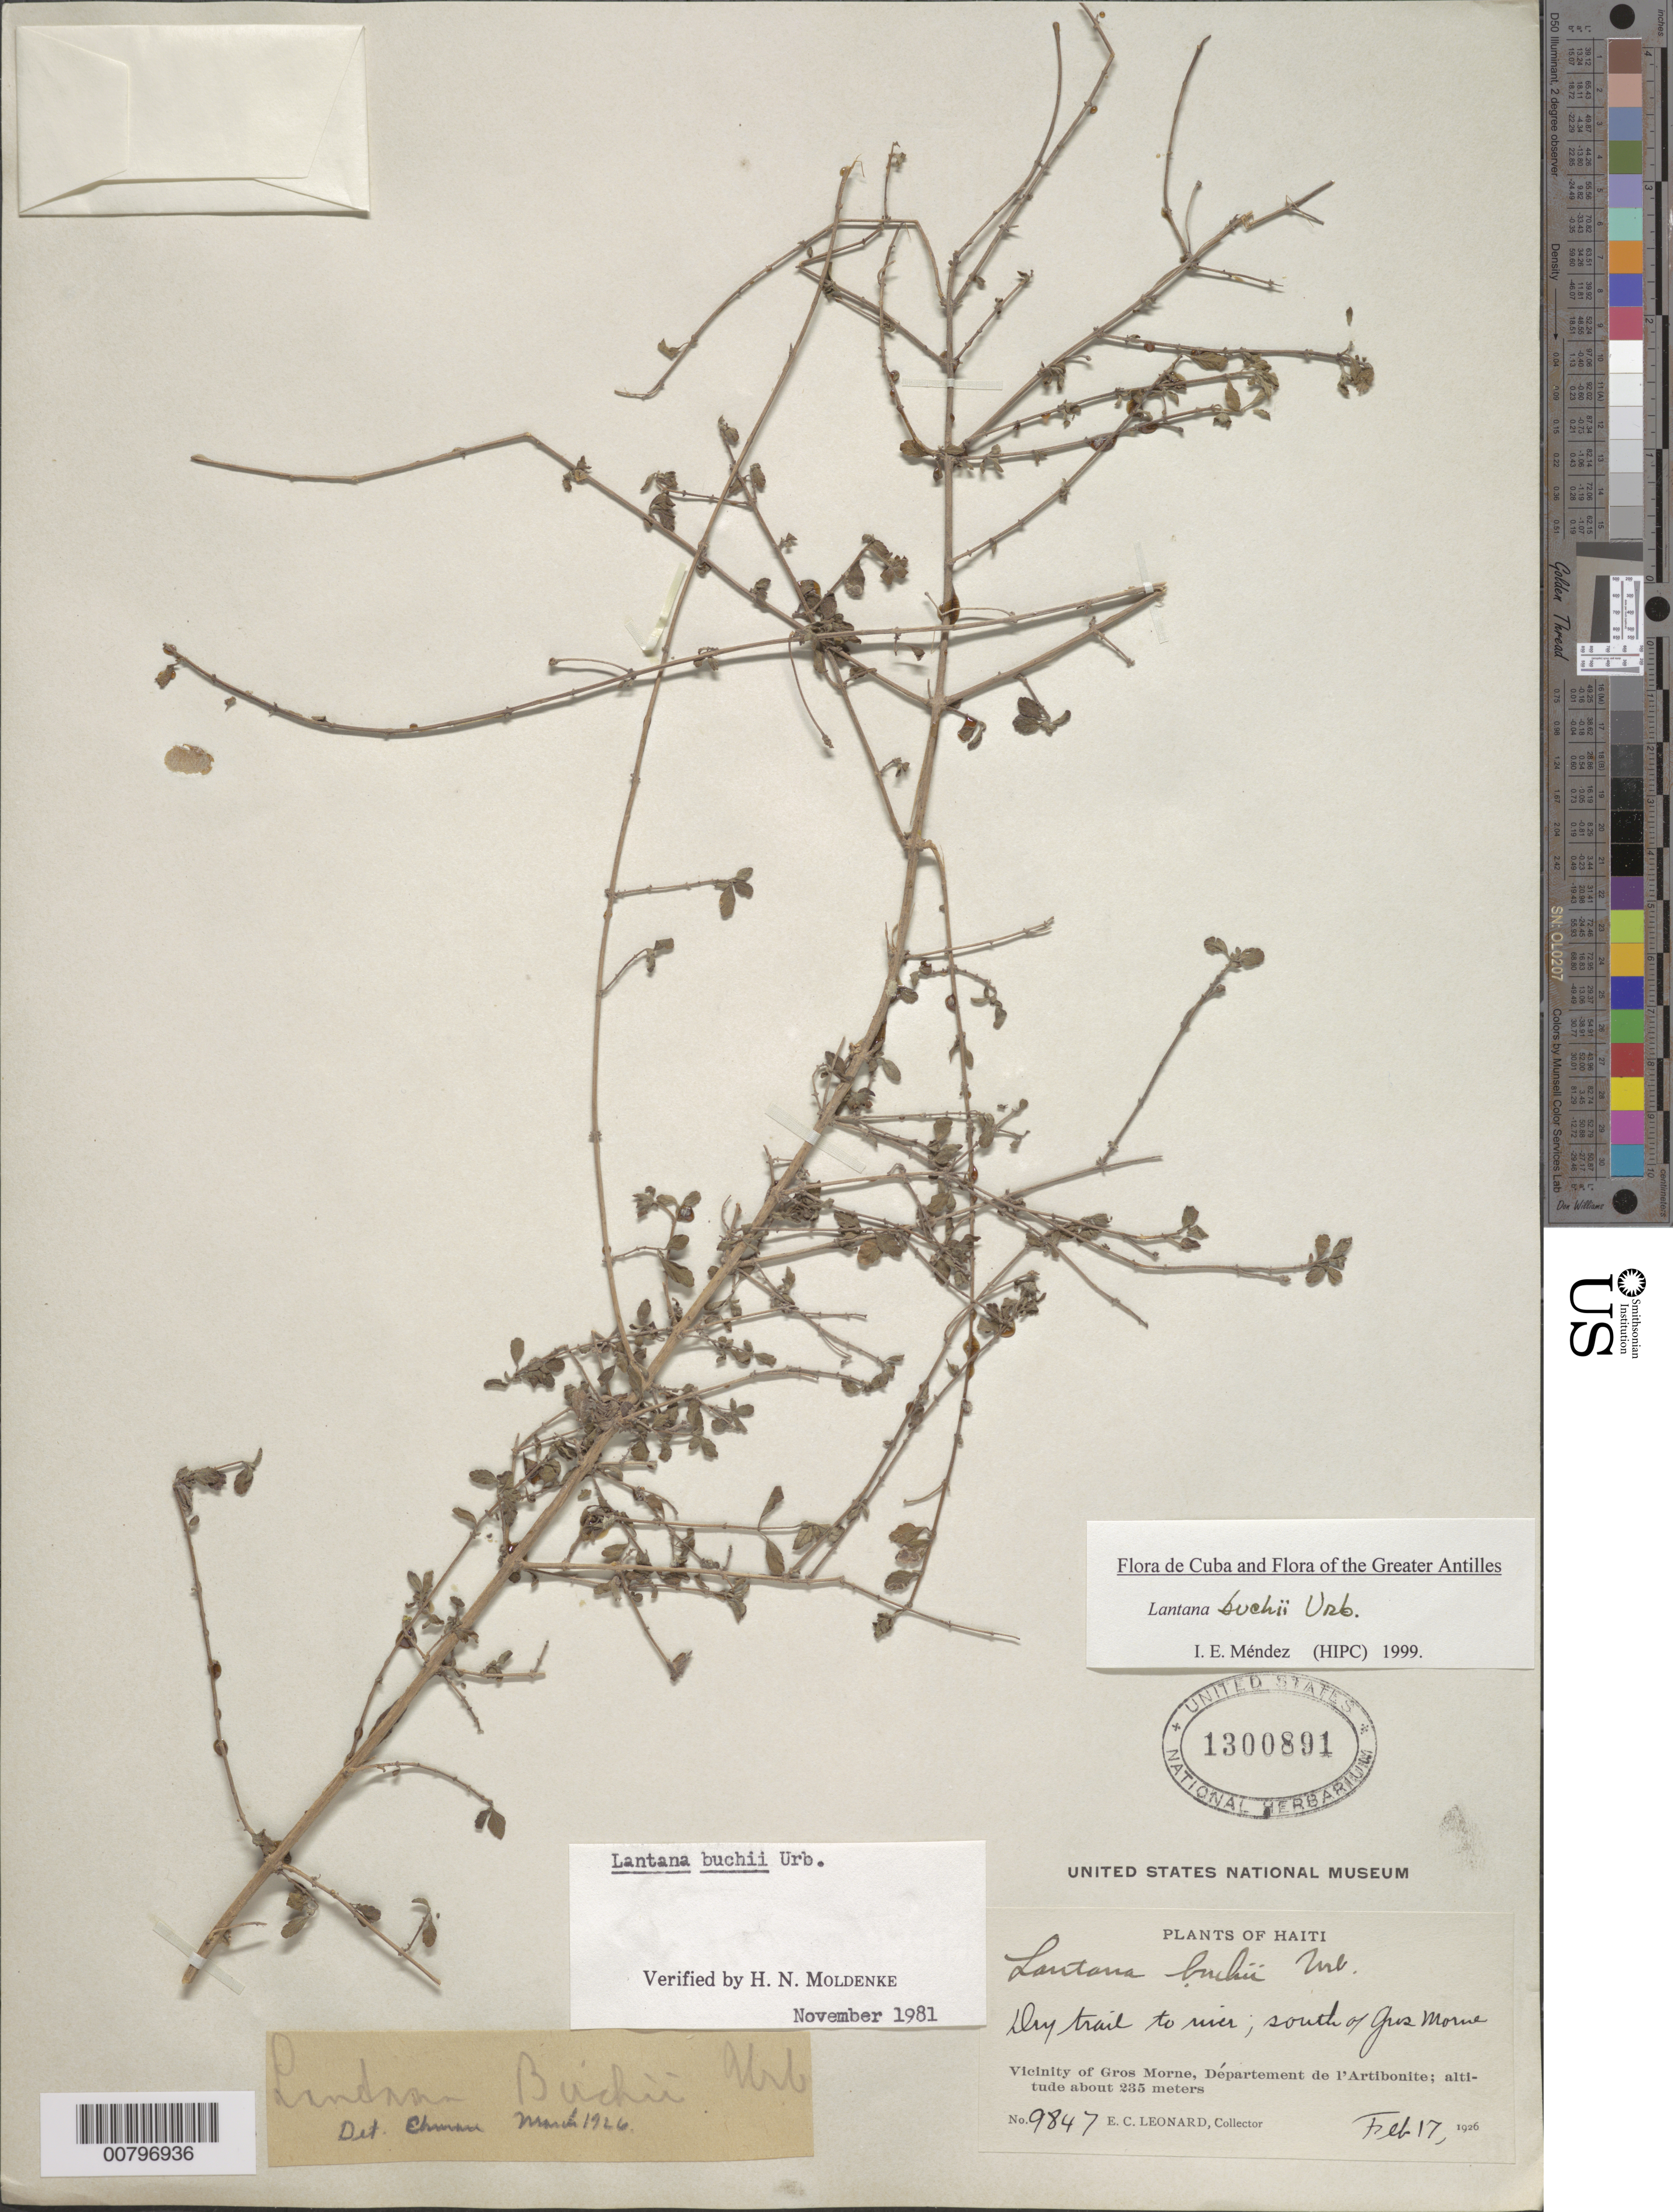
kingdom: Plantae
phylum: Tracheophyta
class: Magnoliopsida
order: Lamiales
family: Verbenaceae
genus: Lantana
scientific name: Lantana buchii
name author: Urb.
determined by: Méndez, Isidro E., (HIPC)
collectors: E. C. Leonard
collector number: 9847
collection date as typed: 17 Feb 1926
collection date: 1926-02-17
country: Haiti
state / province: Artibonite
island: Hispaniola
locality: South of Gros Morne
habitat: Dry trail to river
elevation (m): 235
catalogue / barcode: US 1300891